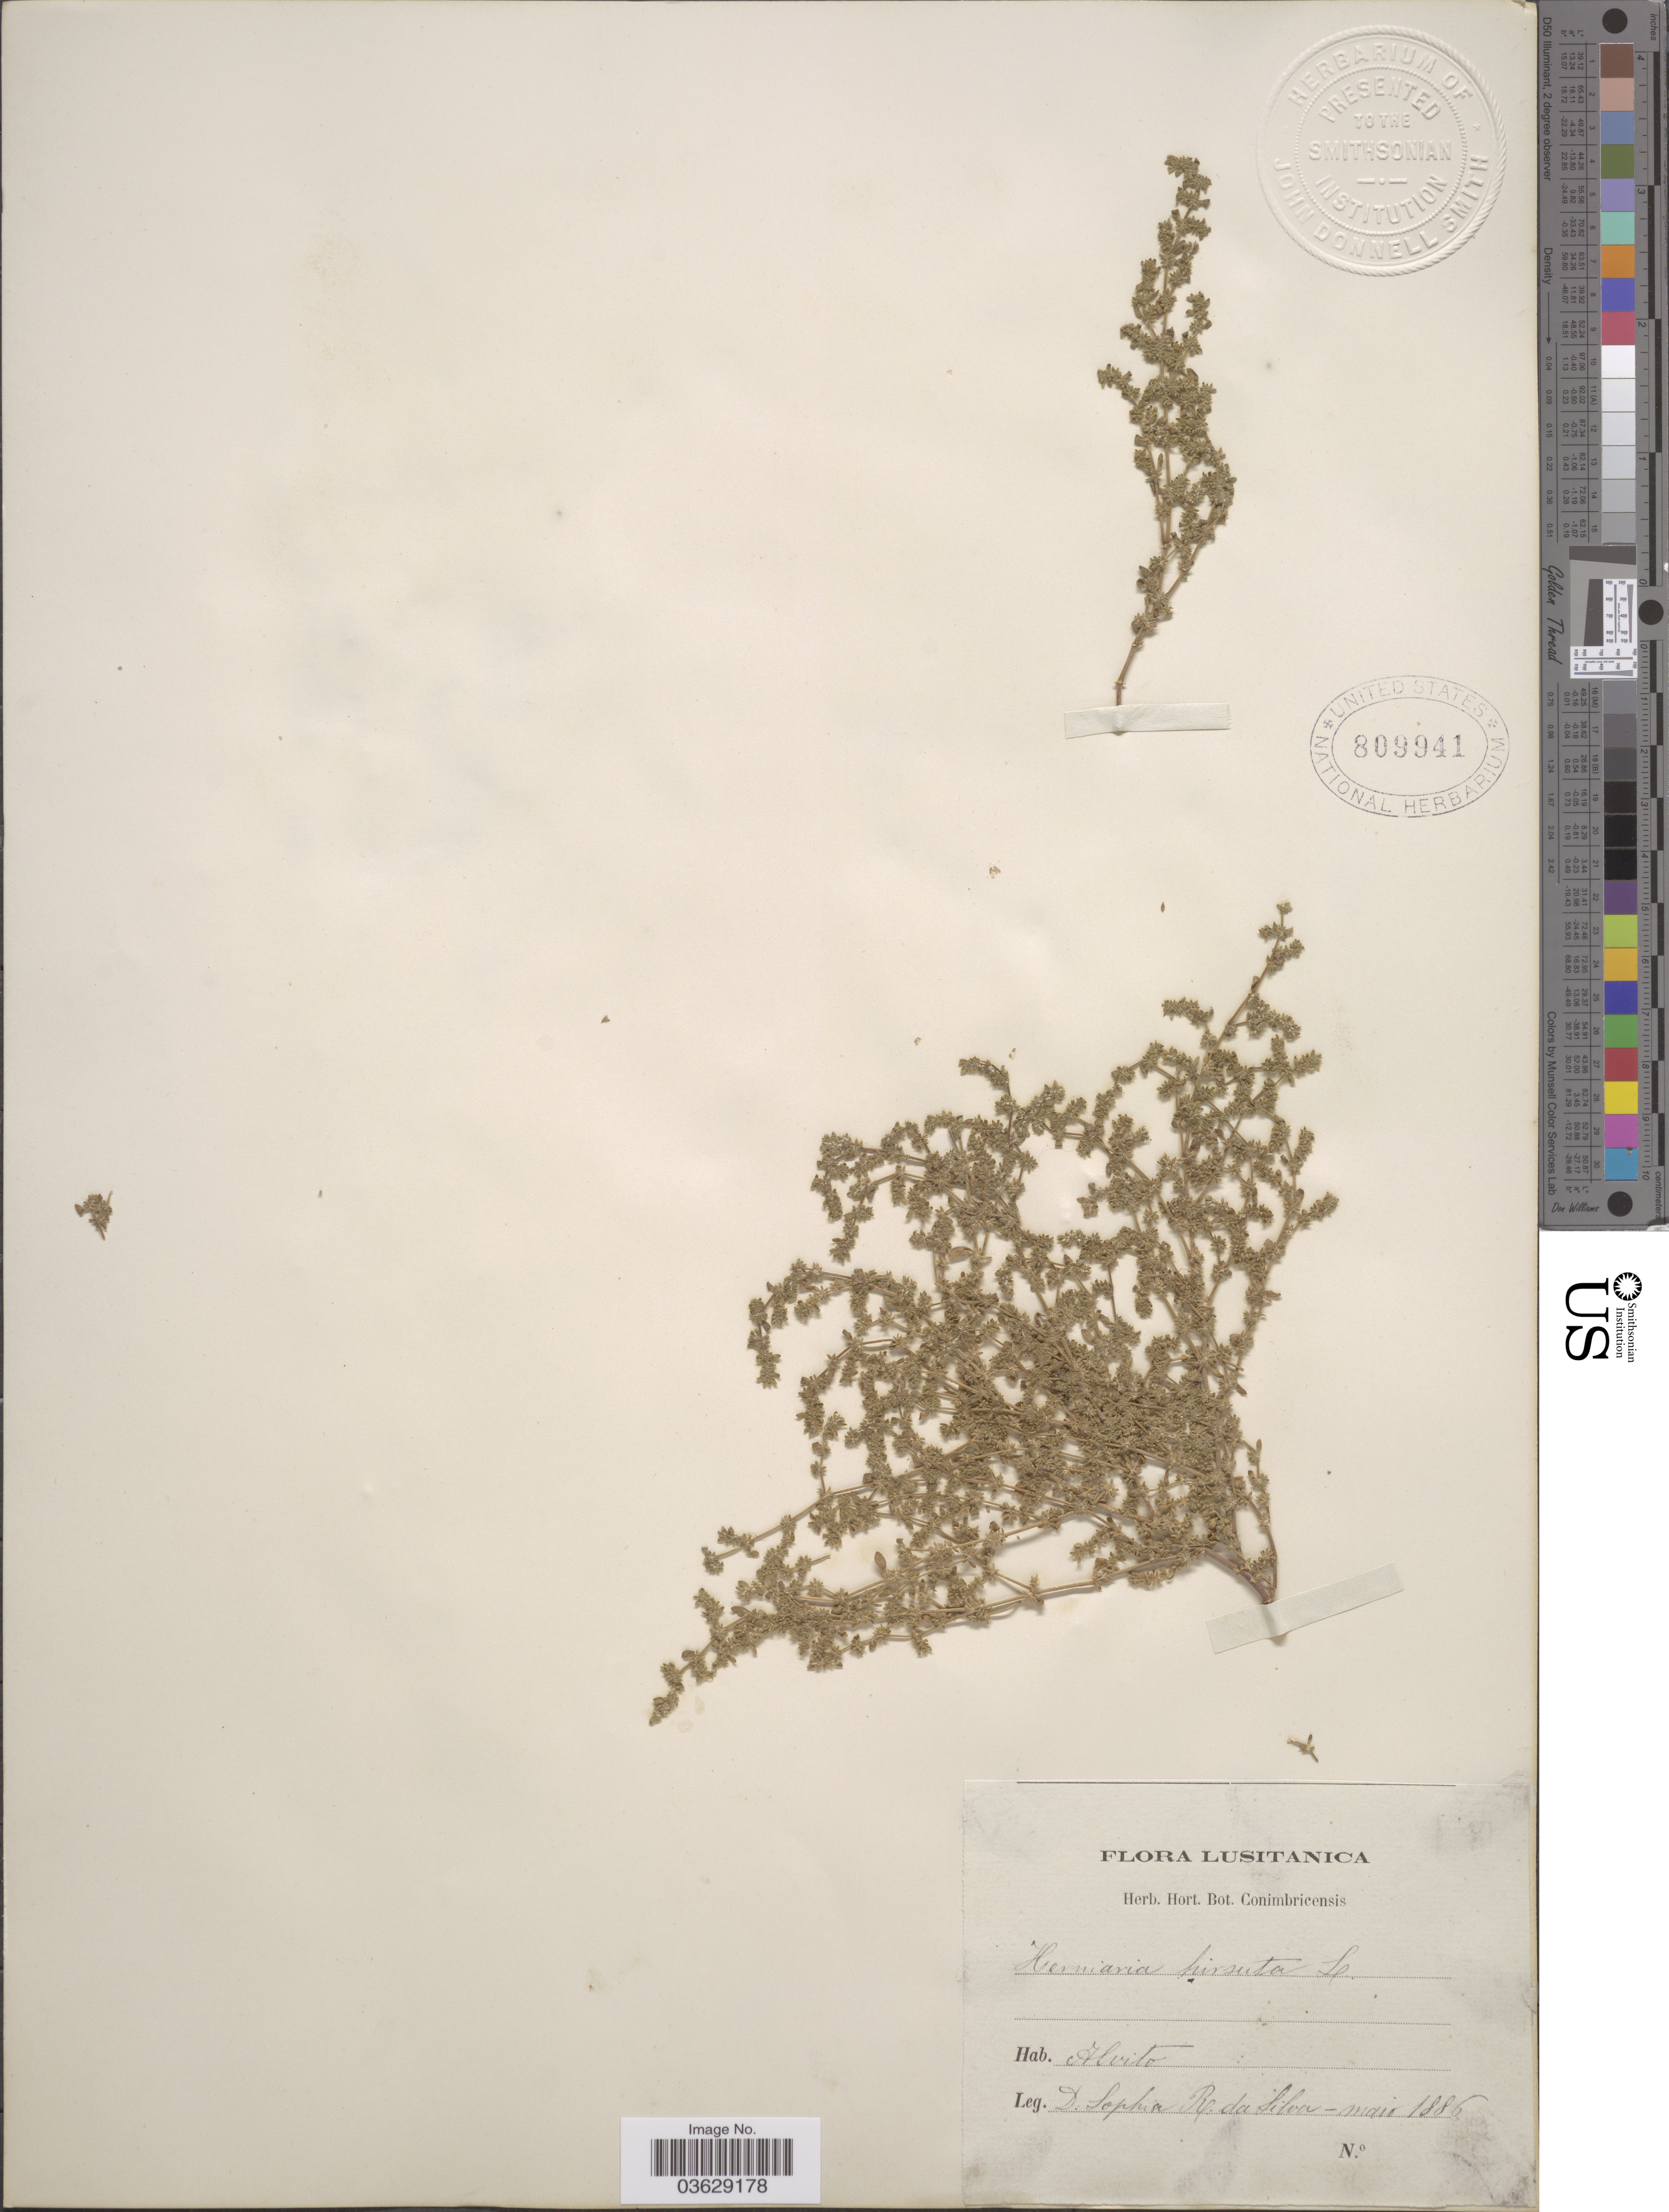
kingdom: Plantae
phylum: Tracheophyta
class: Magnoliopsida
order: Caryophyllales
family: Caryophyllaceae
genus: Herniaria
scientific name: Herniaria hirsuta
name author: L.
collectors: D. Ribamar da Silva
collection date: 1886-05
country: Portugal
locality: Lusitanica. Alvito.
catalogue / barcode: US 809941